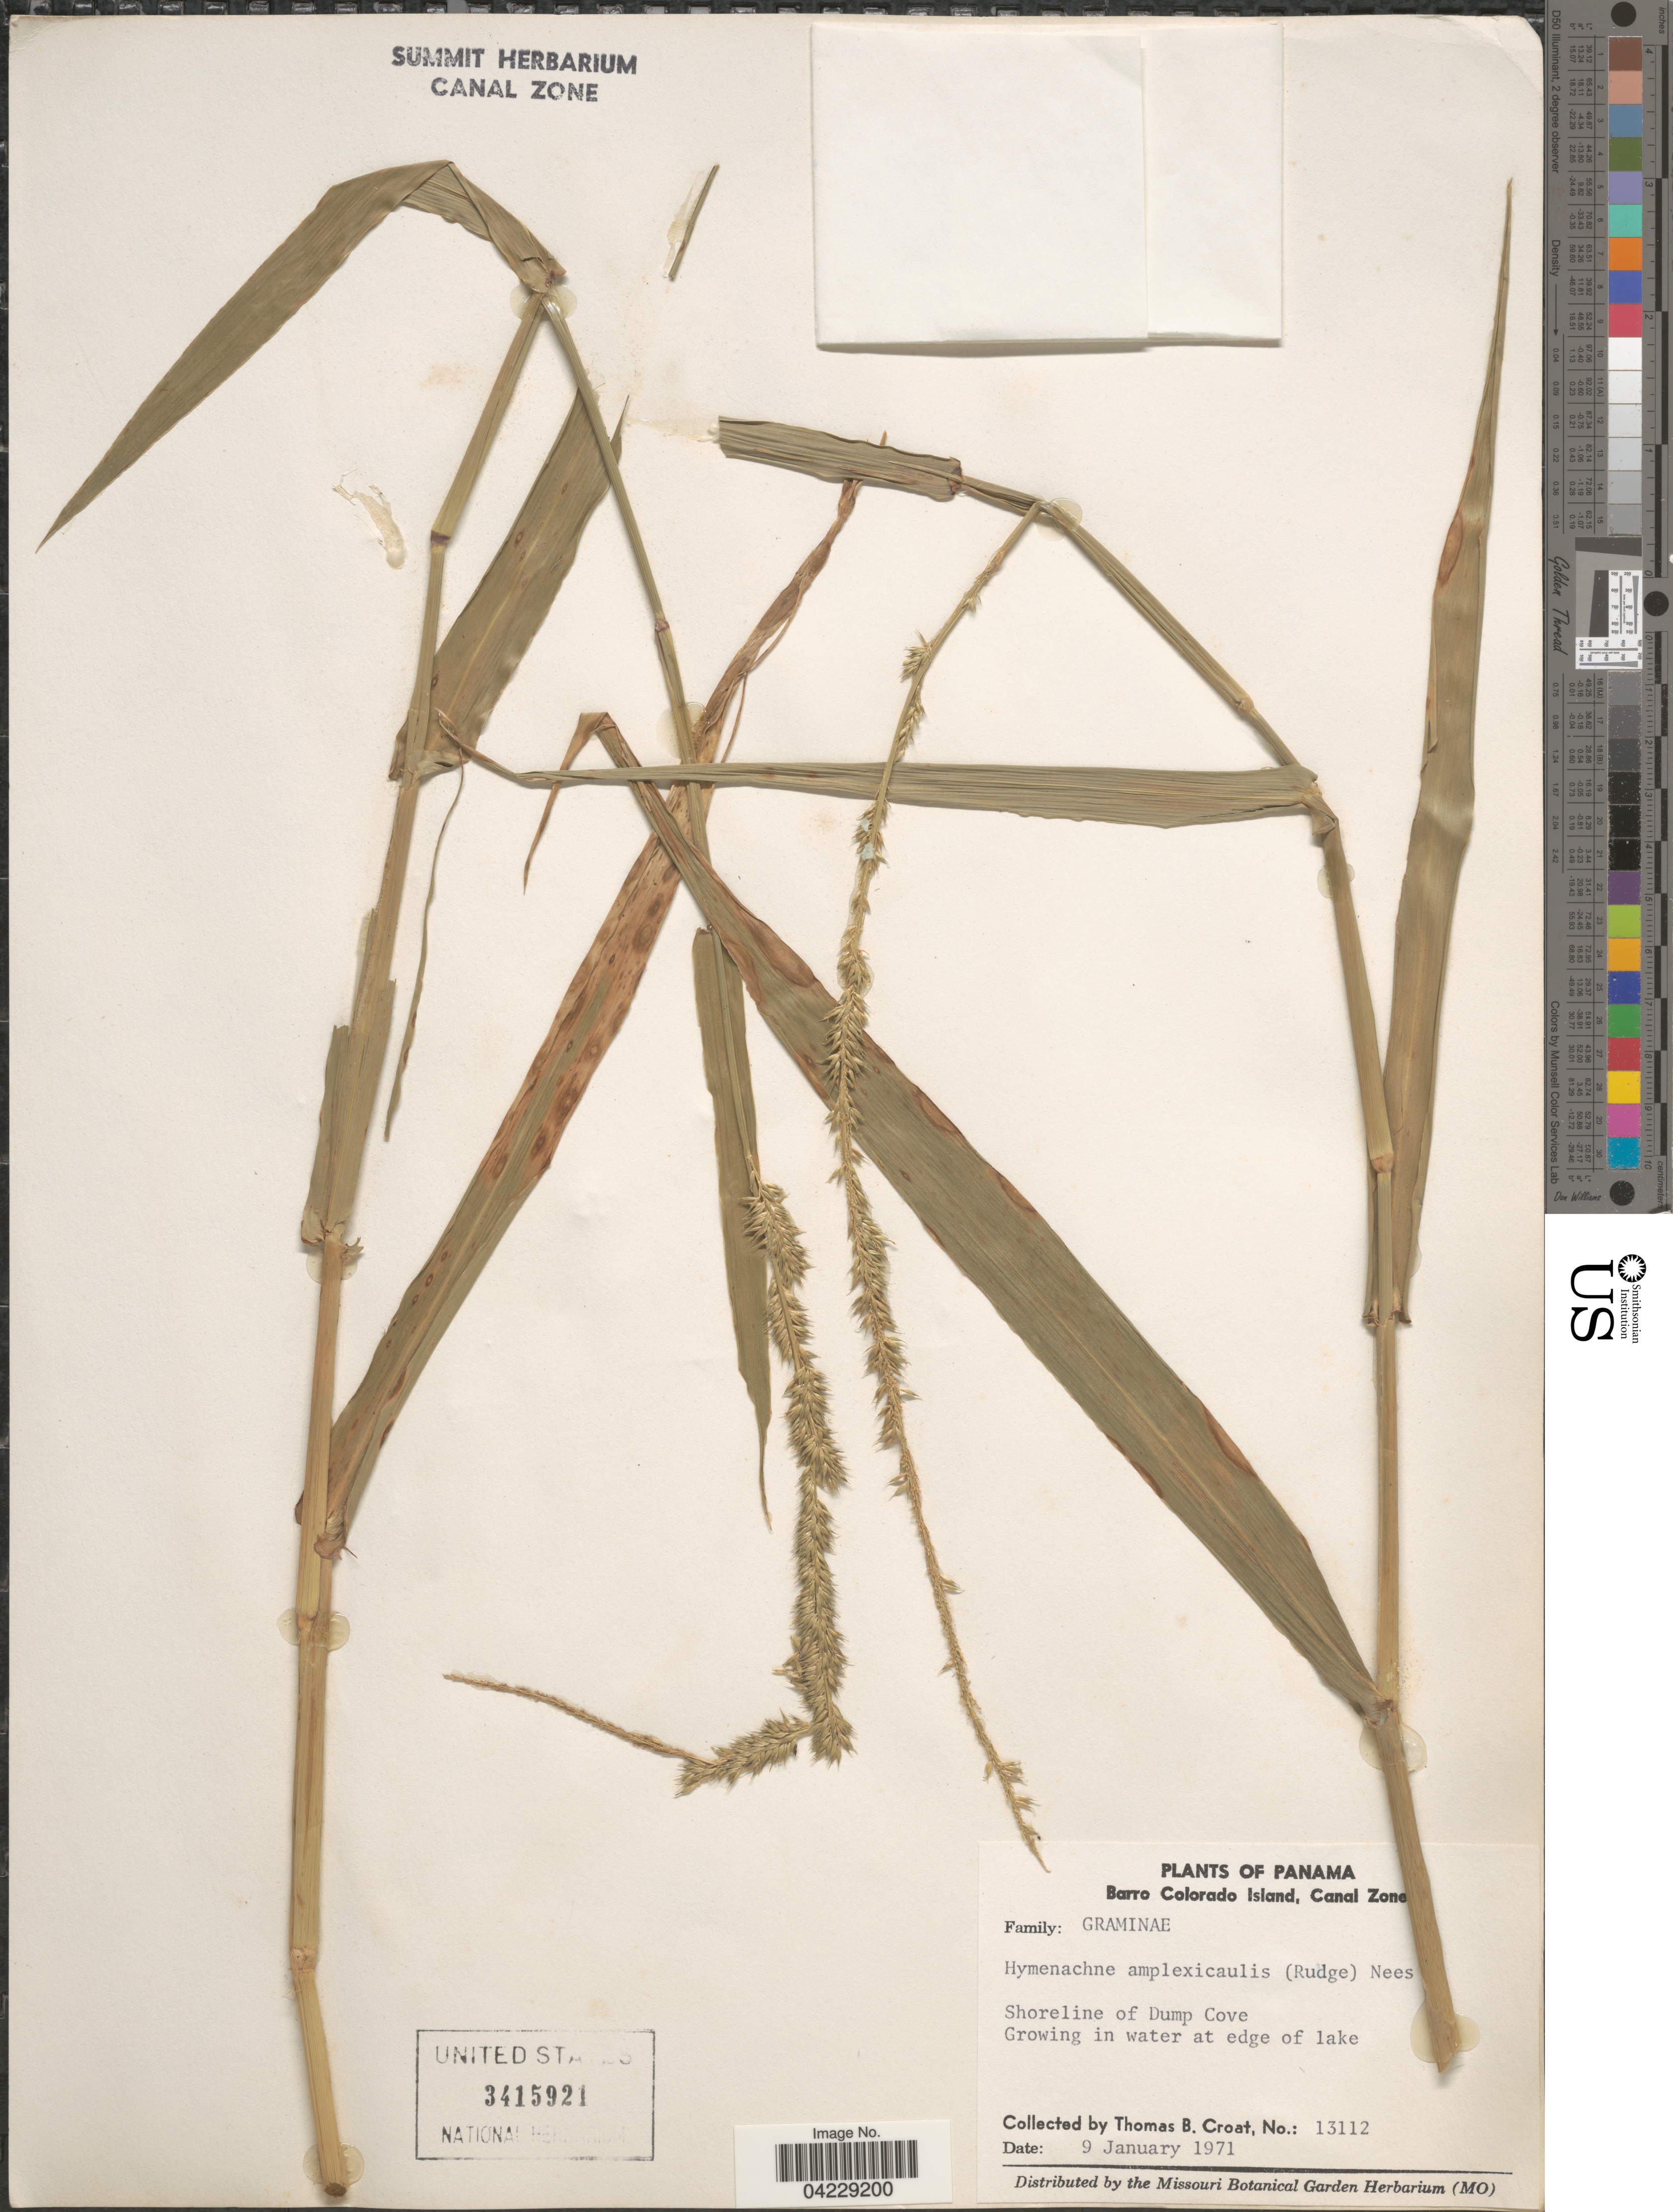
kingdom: Plantae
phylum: Tracheophyta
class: Liliopsida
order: Poales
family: Poaceae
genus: Hymenachne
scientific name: Hymenachne amplexicaulis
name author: (Rudge) Nees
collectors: T. B. Croat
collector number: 13112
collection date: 1971-01-09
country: Panama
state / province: Panamá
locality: Barro Colorado Island, Canal Zone. Shoreline of Dump Cove.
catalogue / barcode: US 3415921